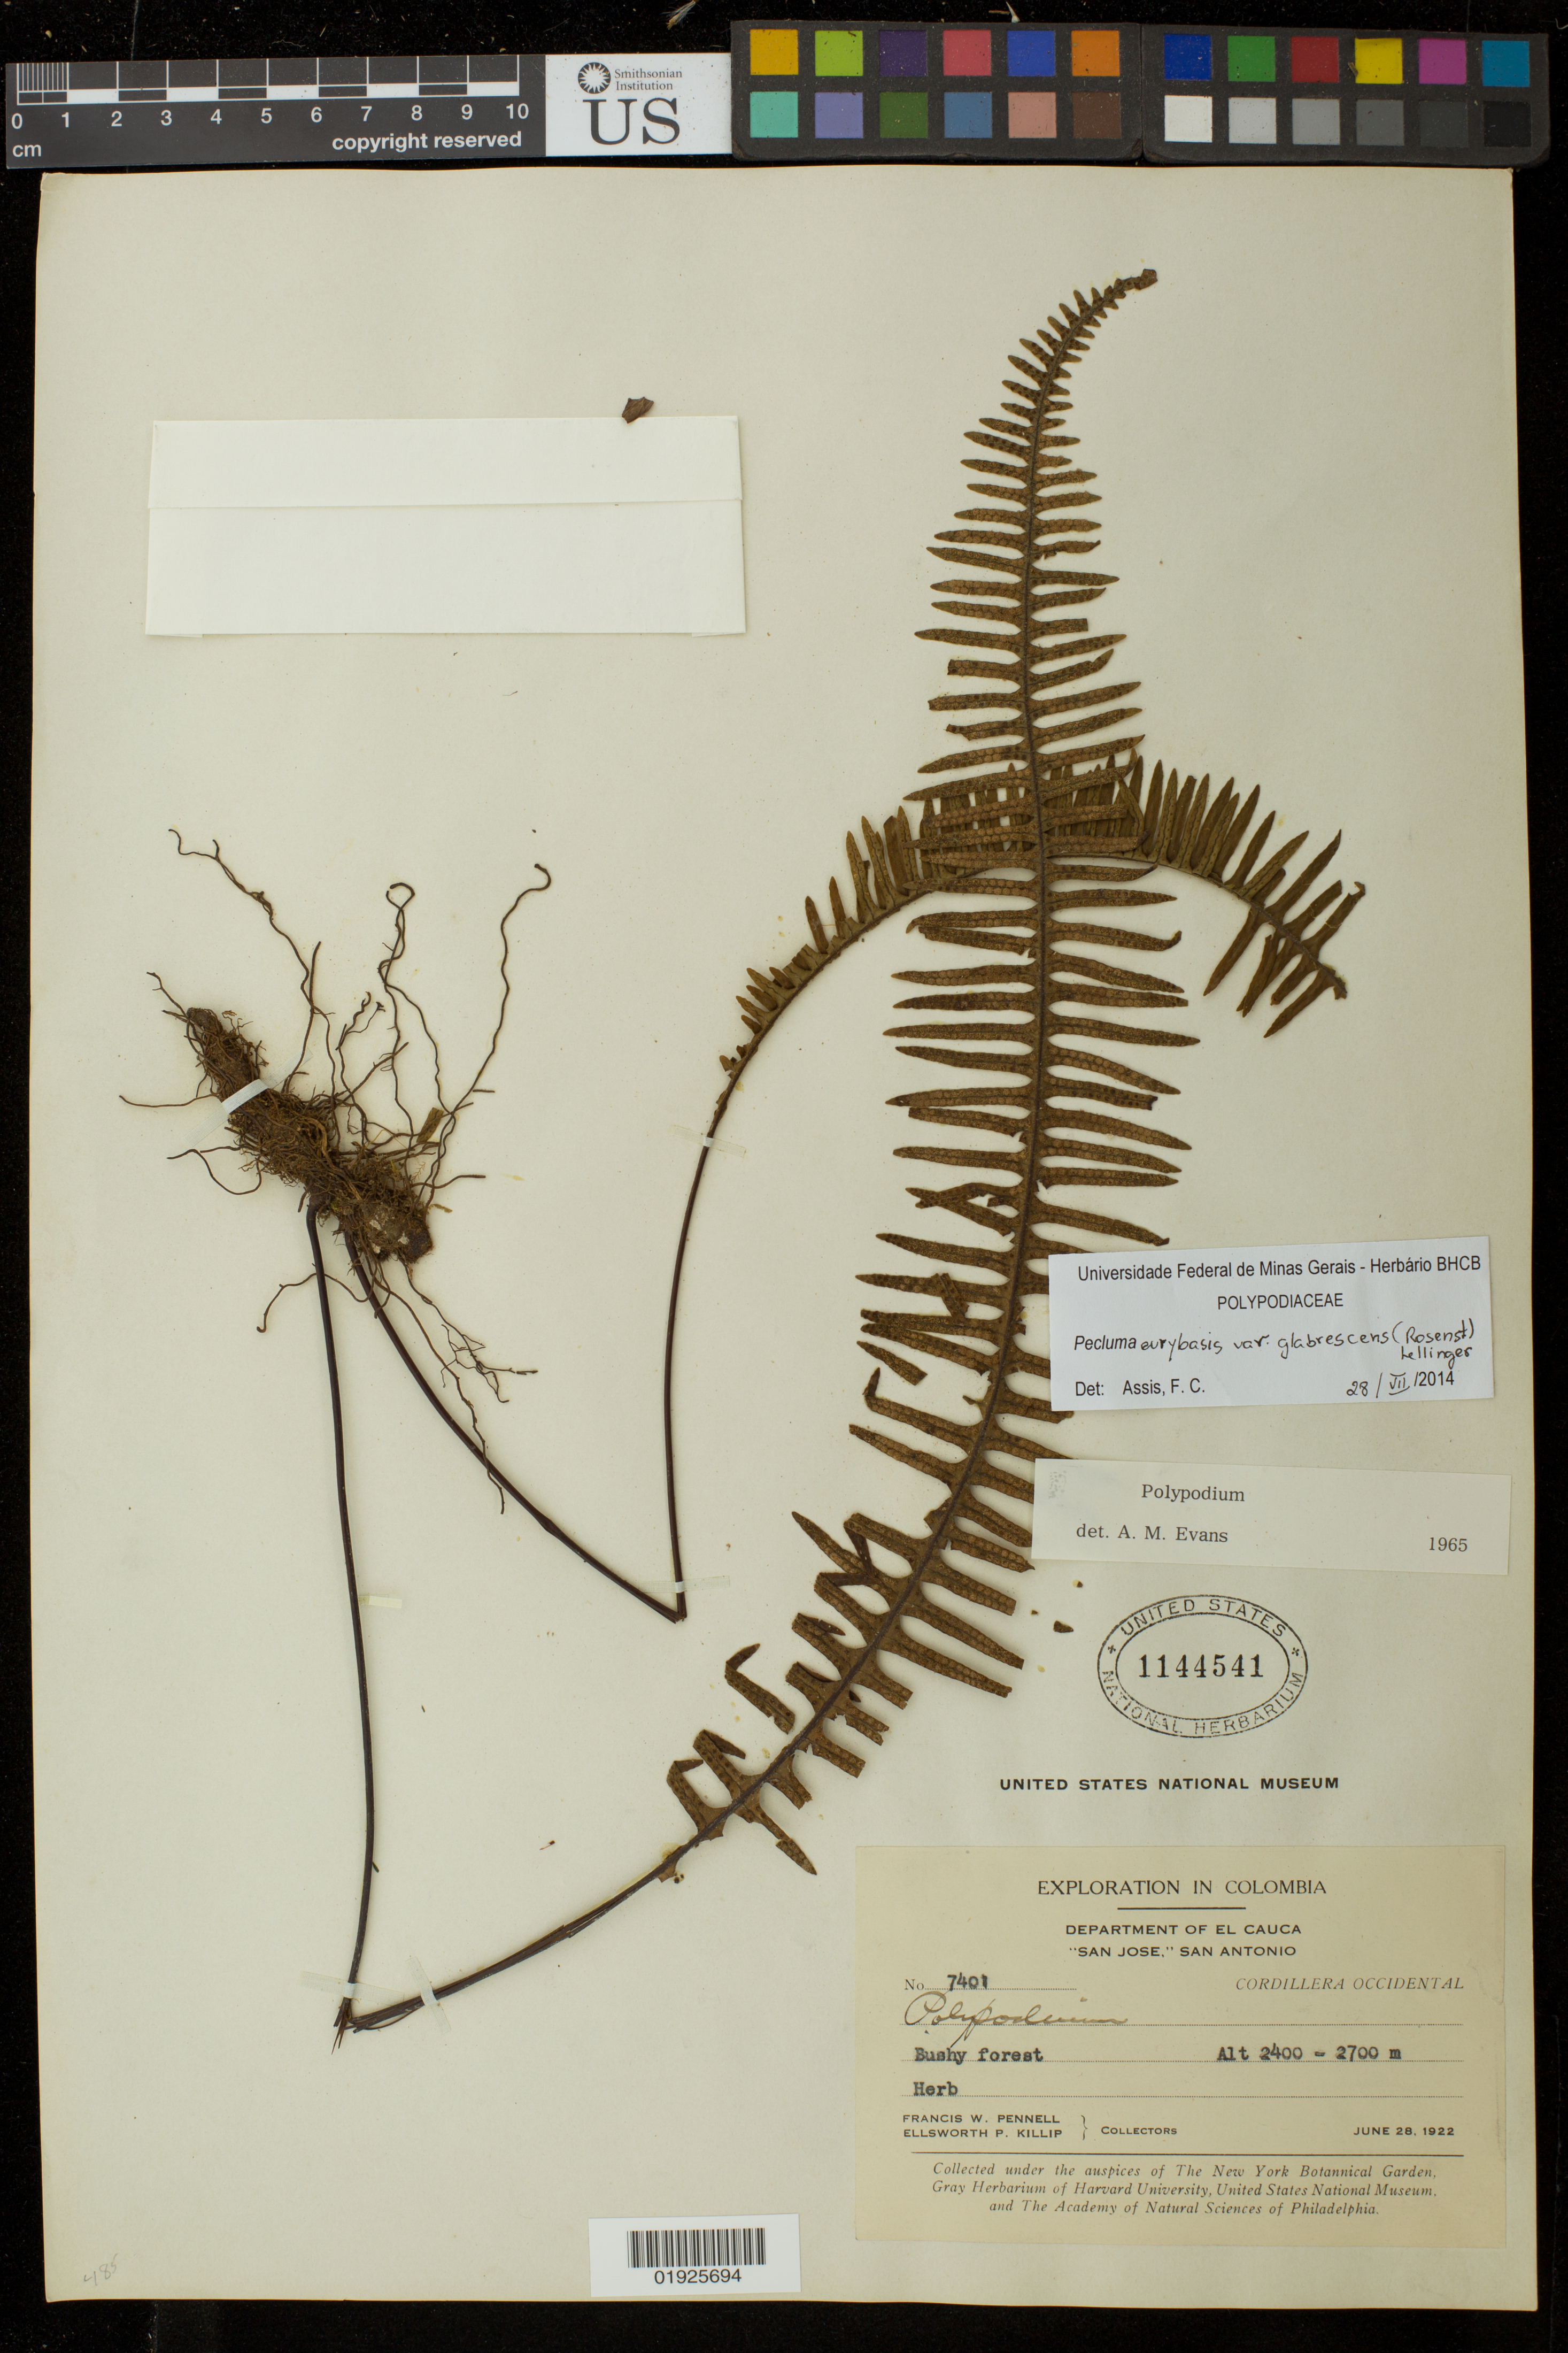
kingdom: Plantae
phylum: Tracheophyta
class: Polypodiopsida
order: Polypodiales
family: Polypodiaceae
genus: Pecluma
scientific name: Pecluma eurybasis var. glabrescens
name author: (Rosenst.) Lellinger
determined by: Assis, F. C.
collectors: F. W. Pennell & E. P. Killip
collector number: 7401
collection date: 1922-06-28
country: Colombia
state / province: Cauca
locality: San Jose, San Antonio.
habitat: Bushy forest.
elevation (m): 2400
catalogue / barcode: US 1144541